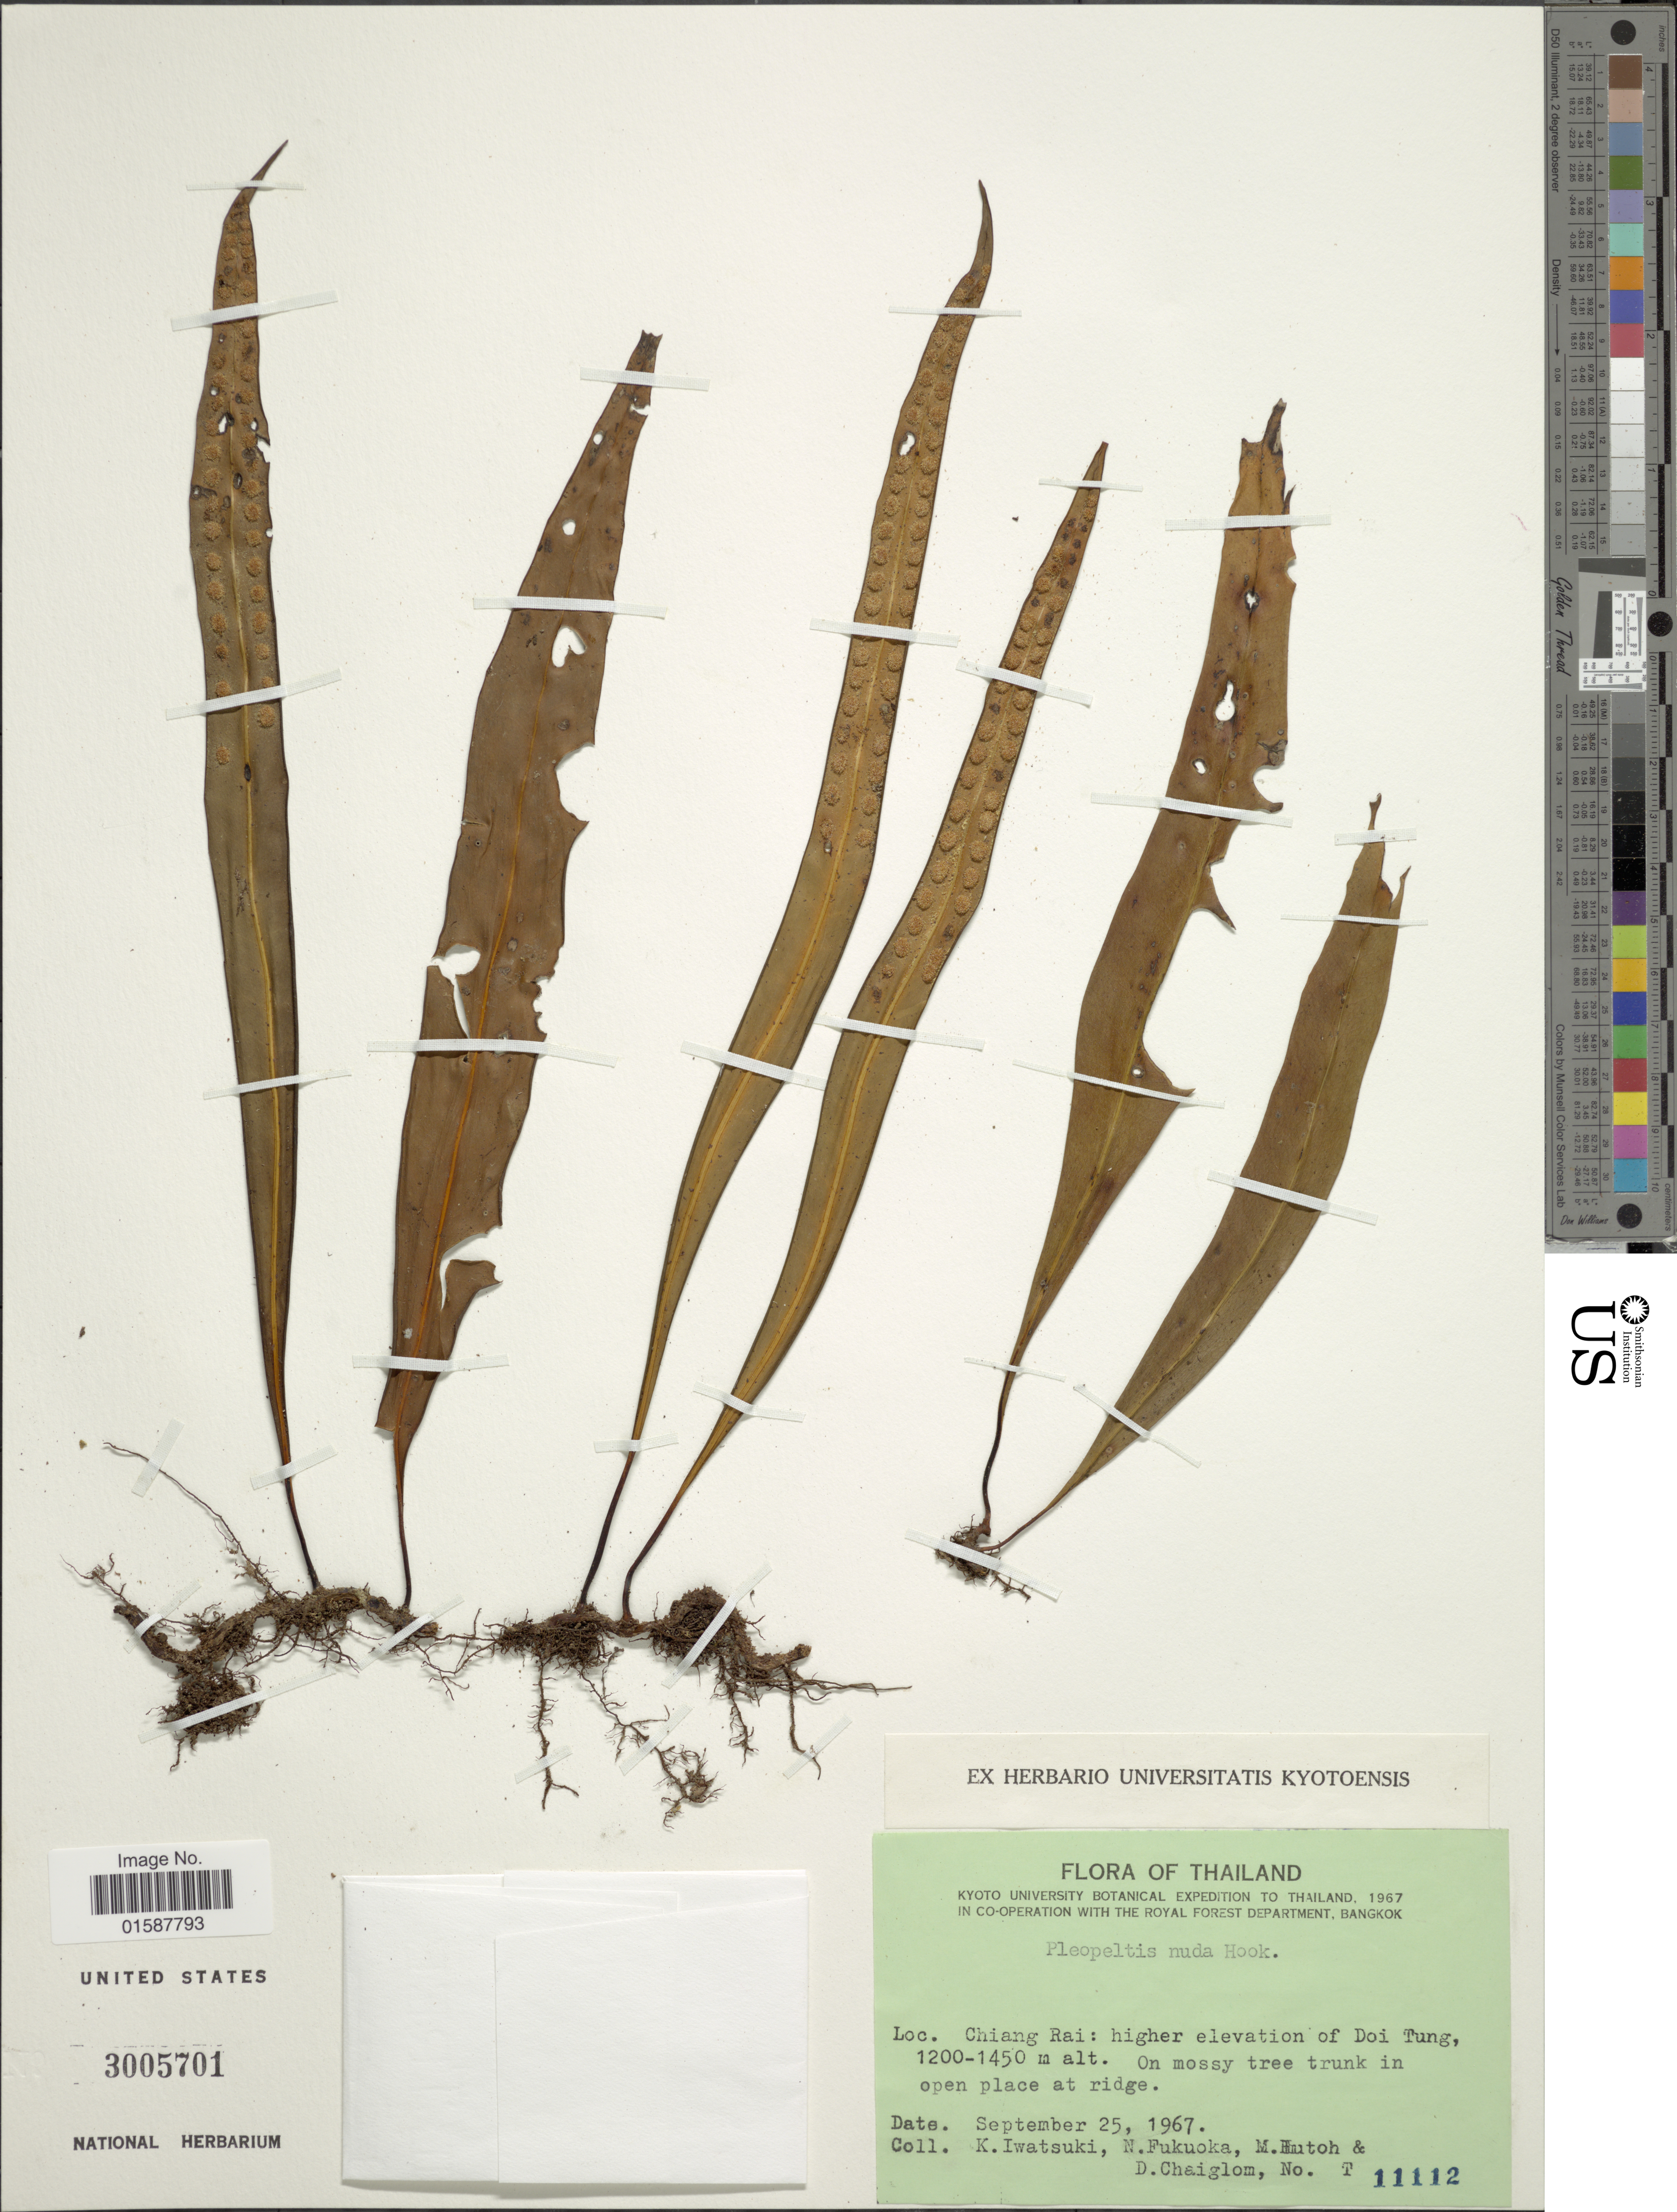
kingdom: Plantae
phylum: Tracheophyta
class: Polypodiopsida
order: Polypodiales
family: Polypodiaceae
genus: Lepisorus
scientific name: Lepisorus nuduisculum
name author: (Kunze)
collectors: K. Iwatsuki, N. Fukuoka, M. Hutoh & D. Chaiglom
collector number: T11112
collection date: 1967-09-25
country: Thailand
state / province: Chiang Rai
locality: Chiang Rai: higher elevation of Doi Tung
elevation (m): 1200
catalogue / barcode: US 3005701